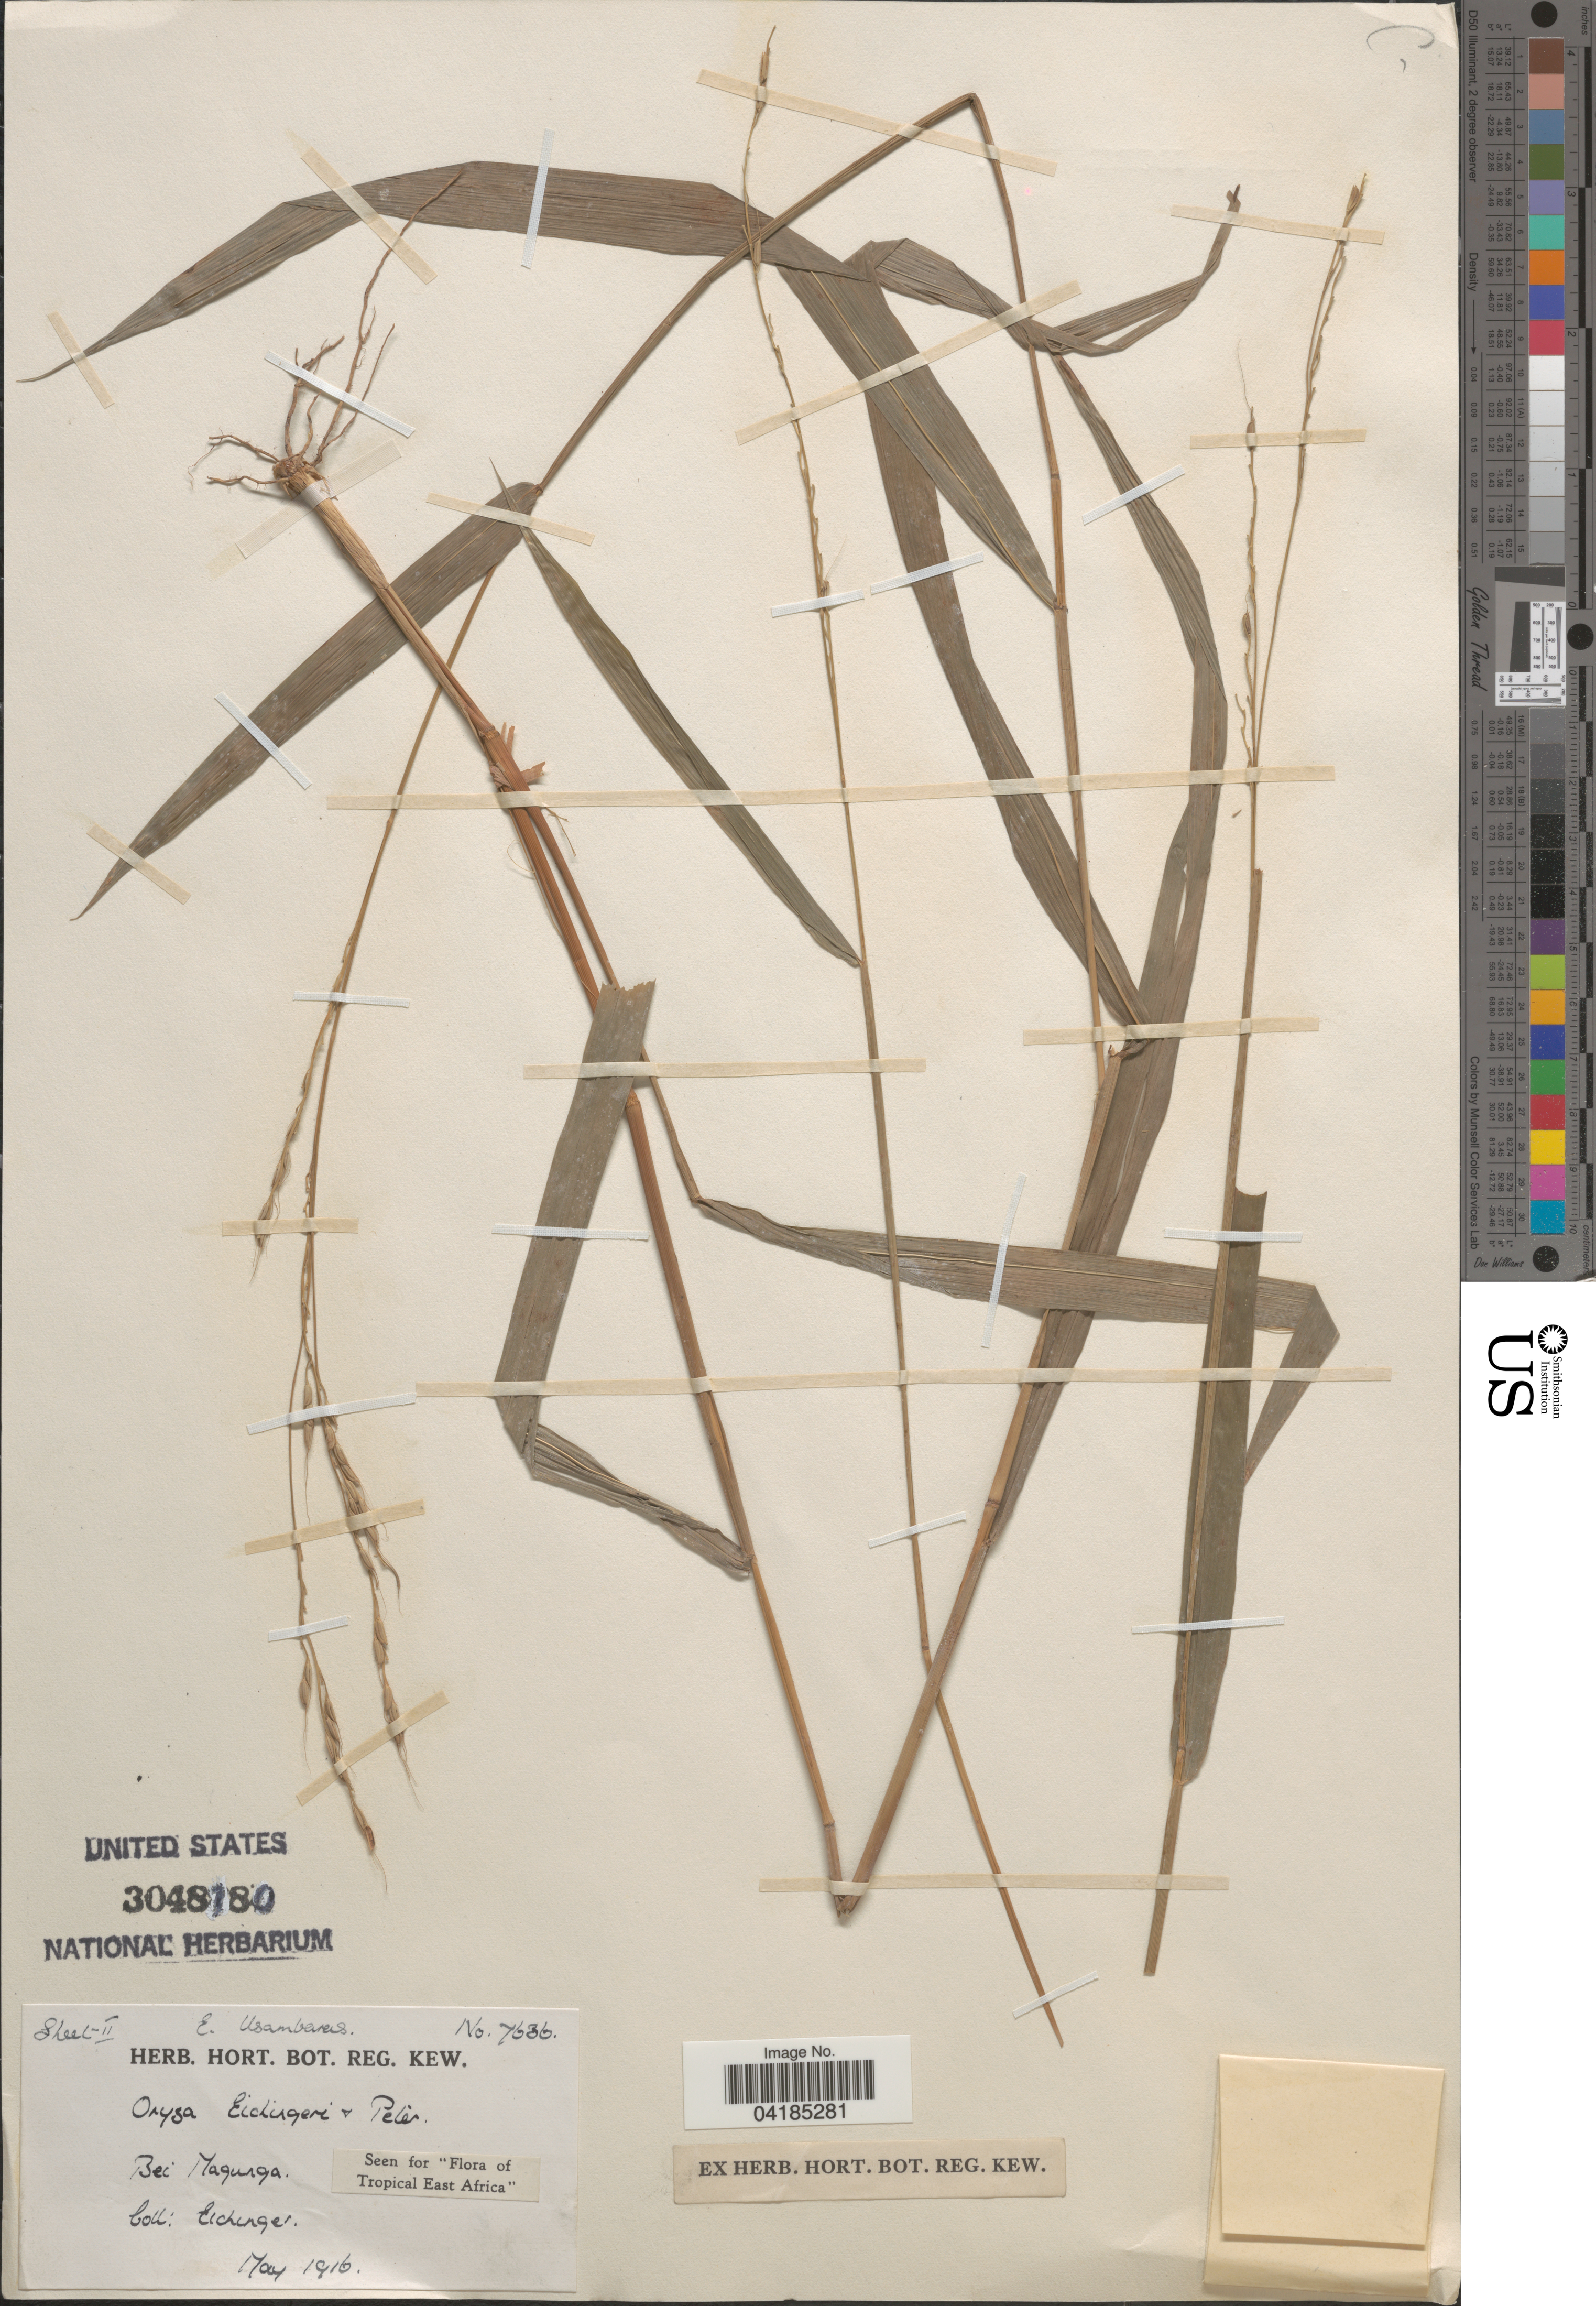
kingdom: Plantae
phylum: Tracheophyta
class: Liliopsida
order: Poales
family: Poaceae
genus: Oryza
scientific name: Oryza eichingeri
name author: Peter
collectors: Eichinger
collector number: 7636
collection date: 1916-05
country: Tanzania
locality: E. Usambaras. Bei Magunga. Tropical East Africa.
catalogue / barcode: US 3048180